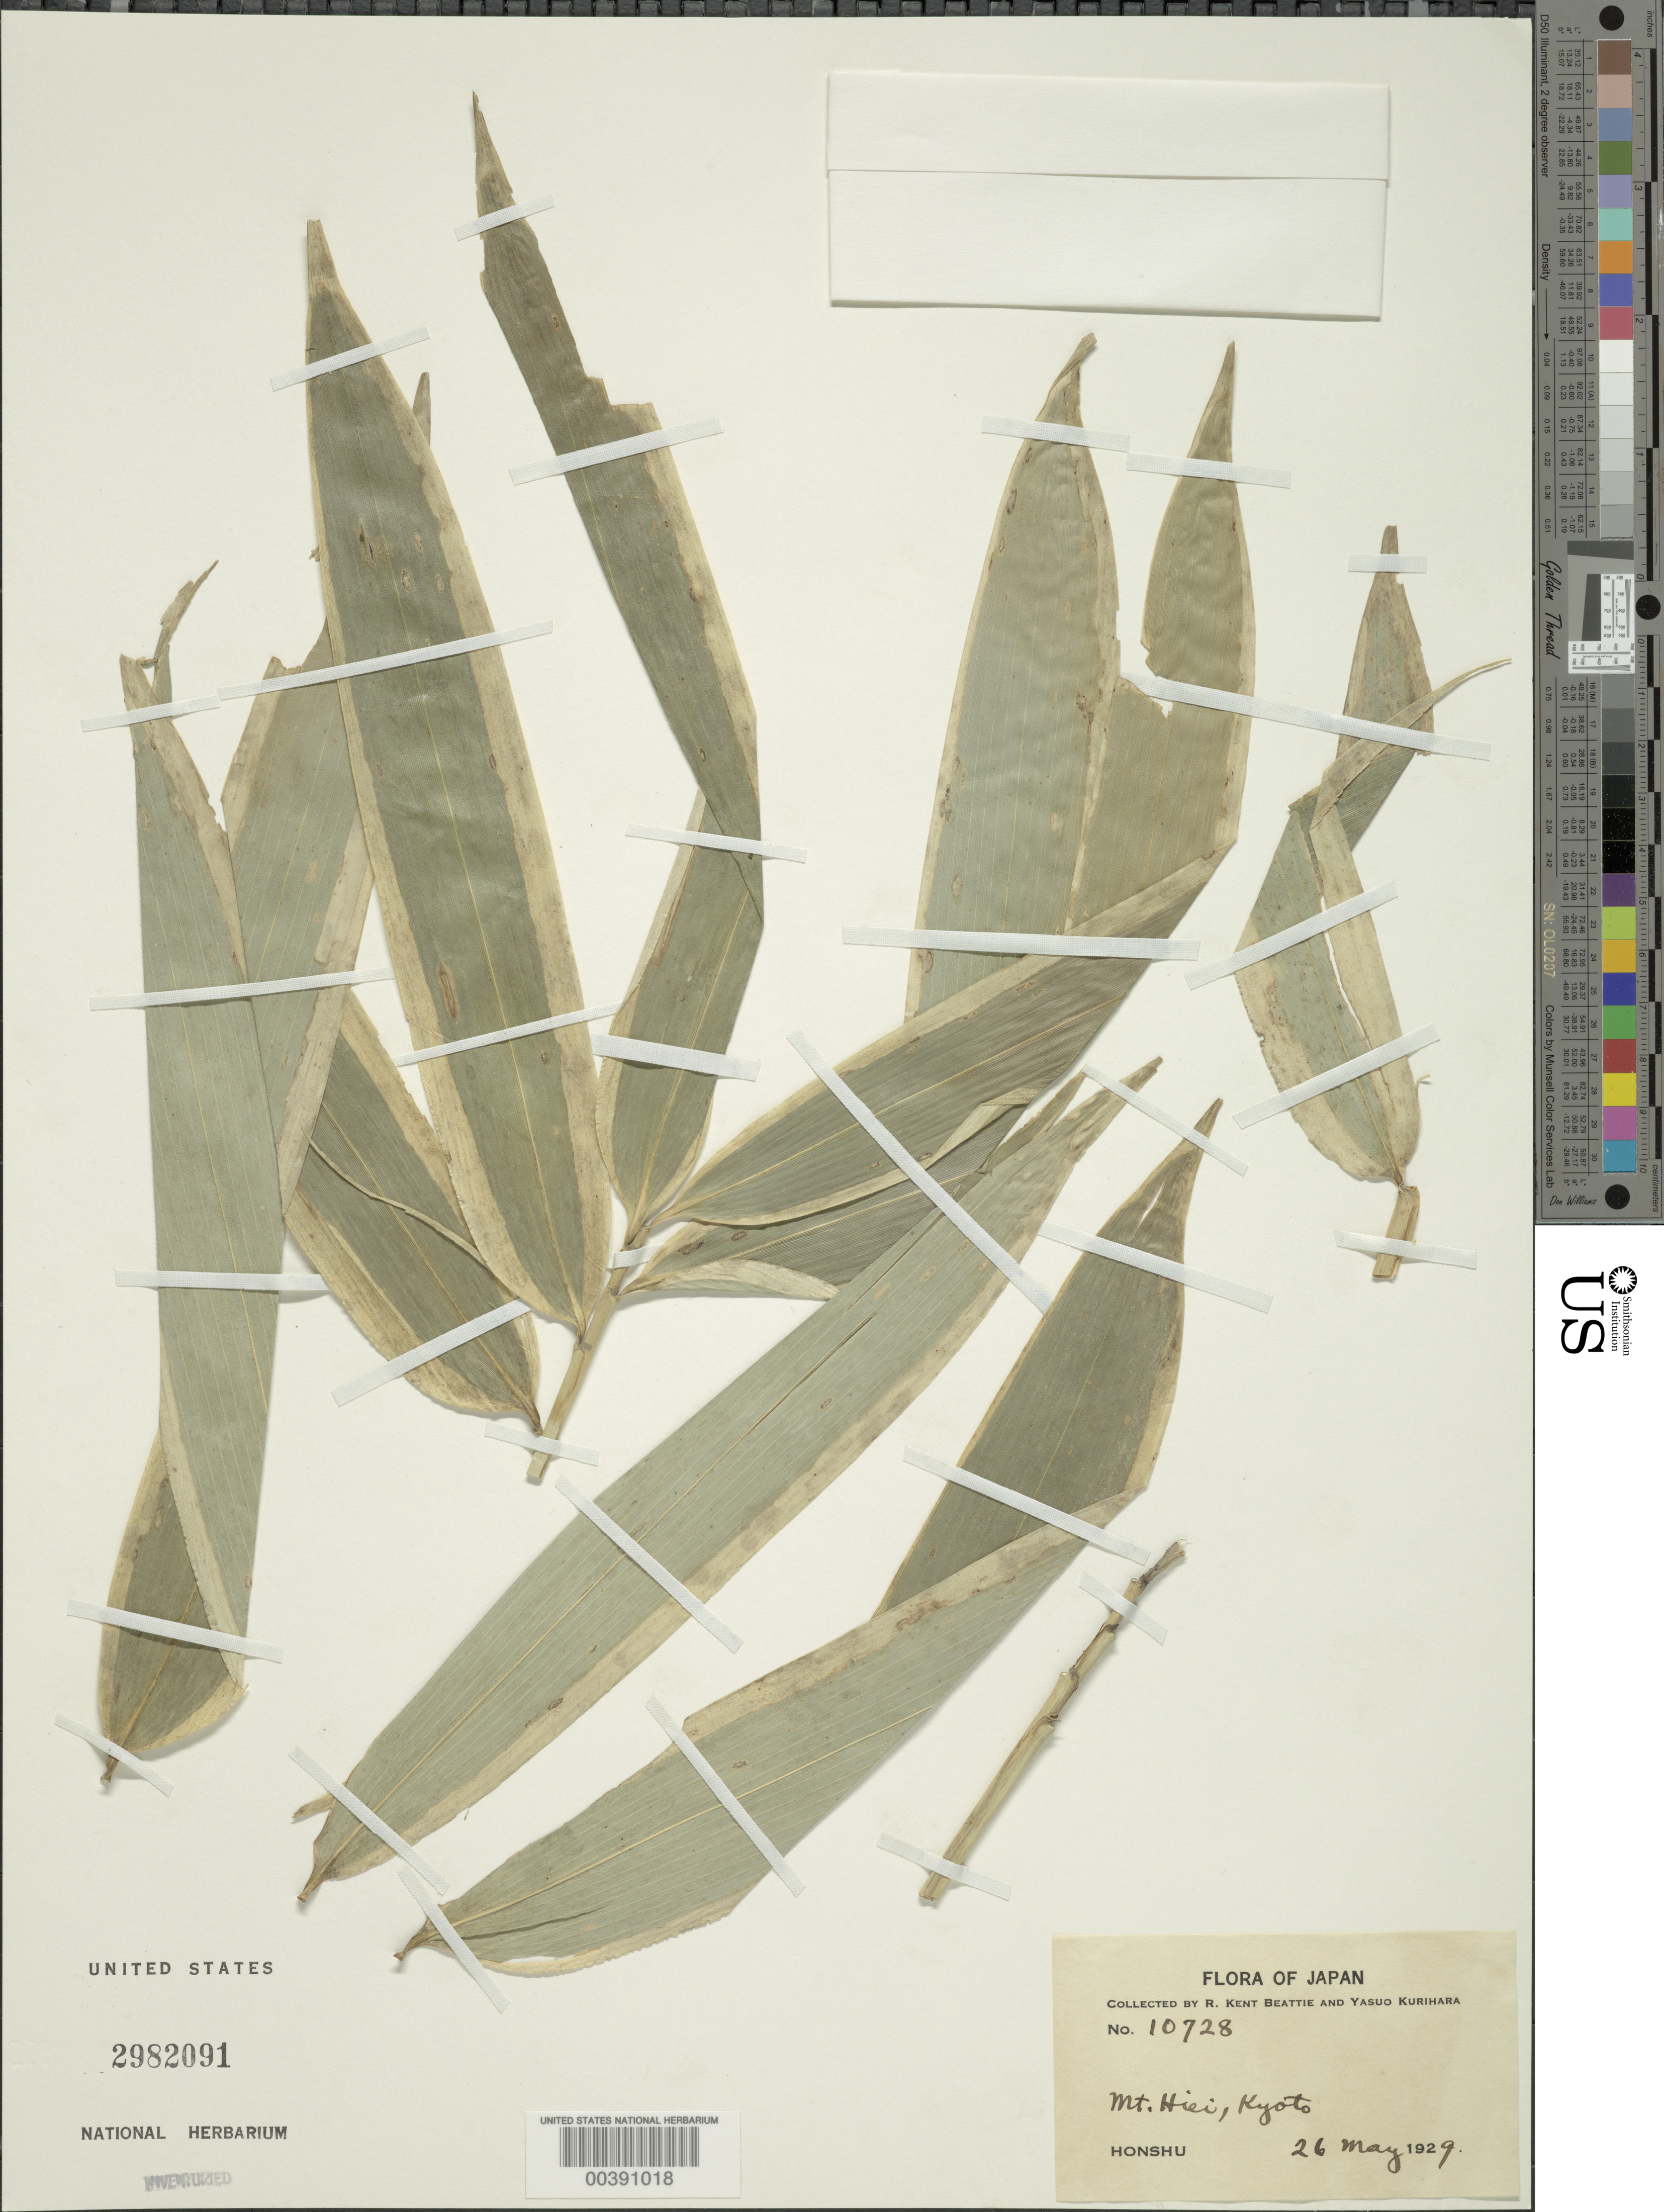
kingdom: Plantae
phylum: Tracheophyta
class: Liliopsida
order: Poales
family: Poaceae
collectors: R. K. Beattie & Y. Kurihara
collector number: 10728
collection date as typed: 26 May 1929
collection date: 1929-05-26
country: Japan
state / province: Kyoto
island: Honshu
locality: Mt. hiei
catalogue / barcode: US 2982091